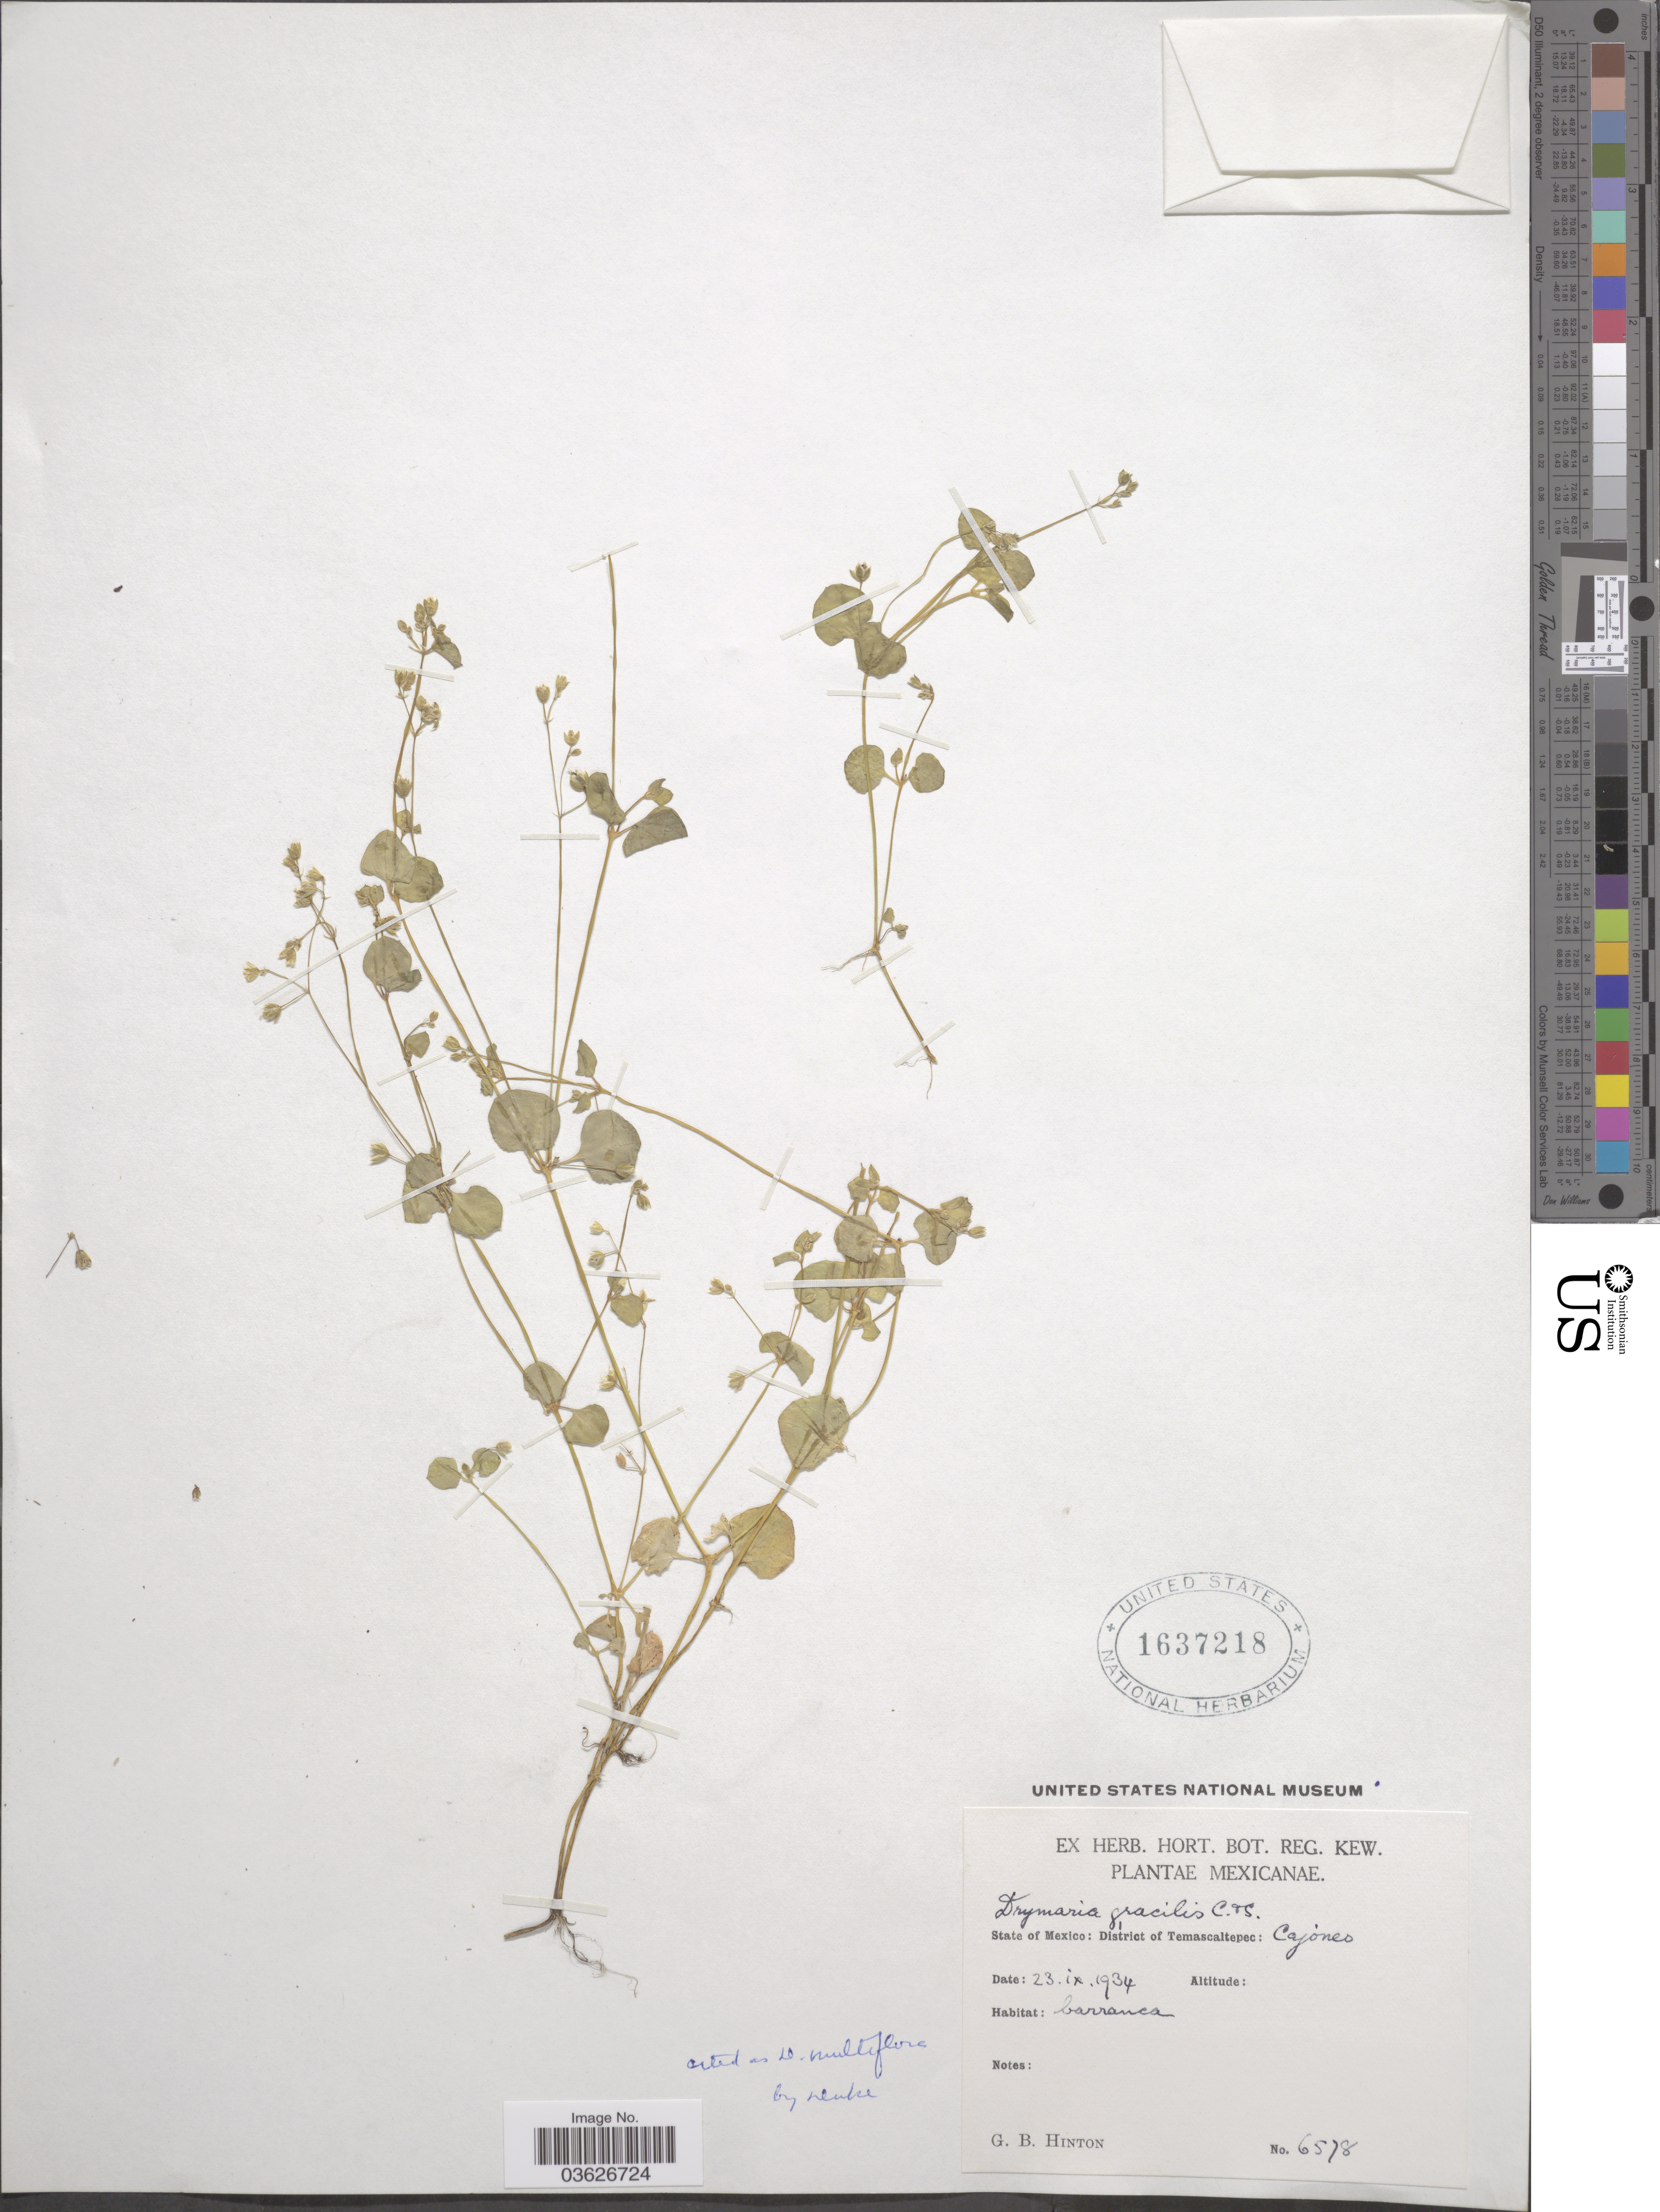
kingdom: Plantae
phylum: Tracheophyta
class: Magnoliopsida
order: Caryophyllales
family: Caryophyllaceae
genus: Drymaria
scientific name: Drymaria multiflora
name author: Brandegee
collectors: G. B. Hinton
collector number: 6578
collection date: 1934-09-23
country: Mexico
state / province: México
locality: District of Temascaltepec: Cajones.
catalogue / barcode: US 1637218